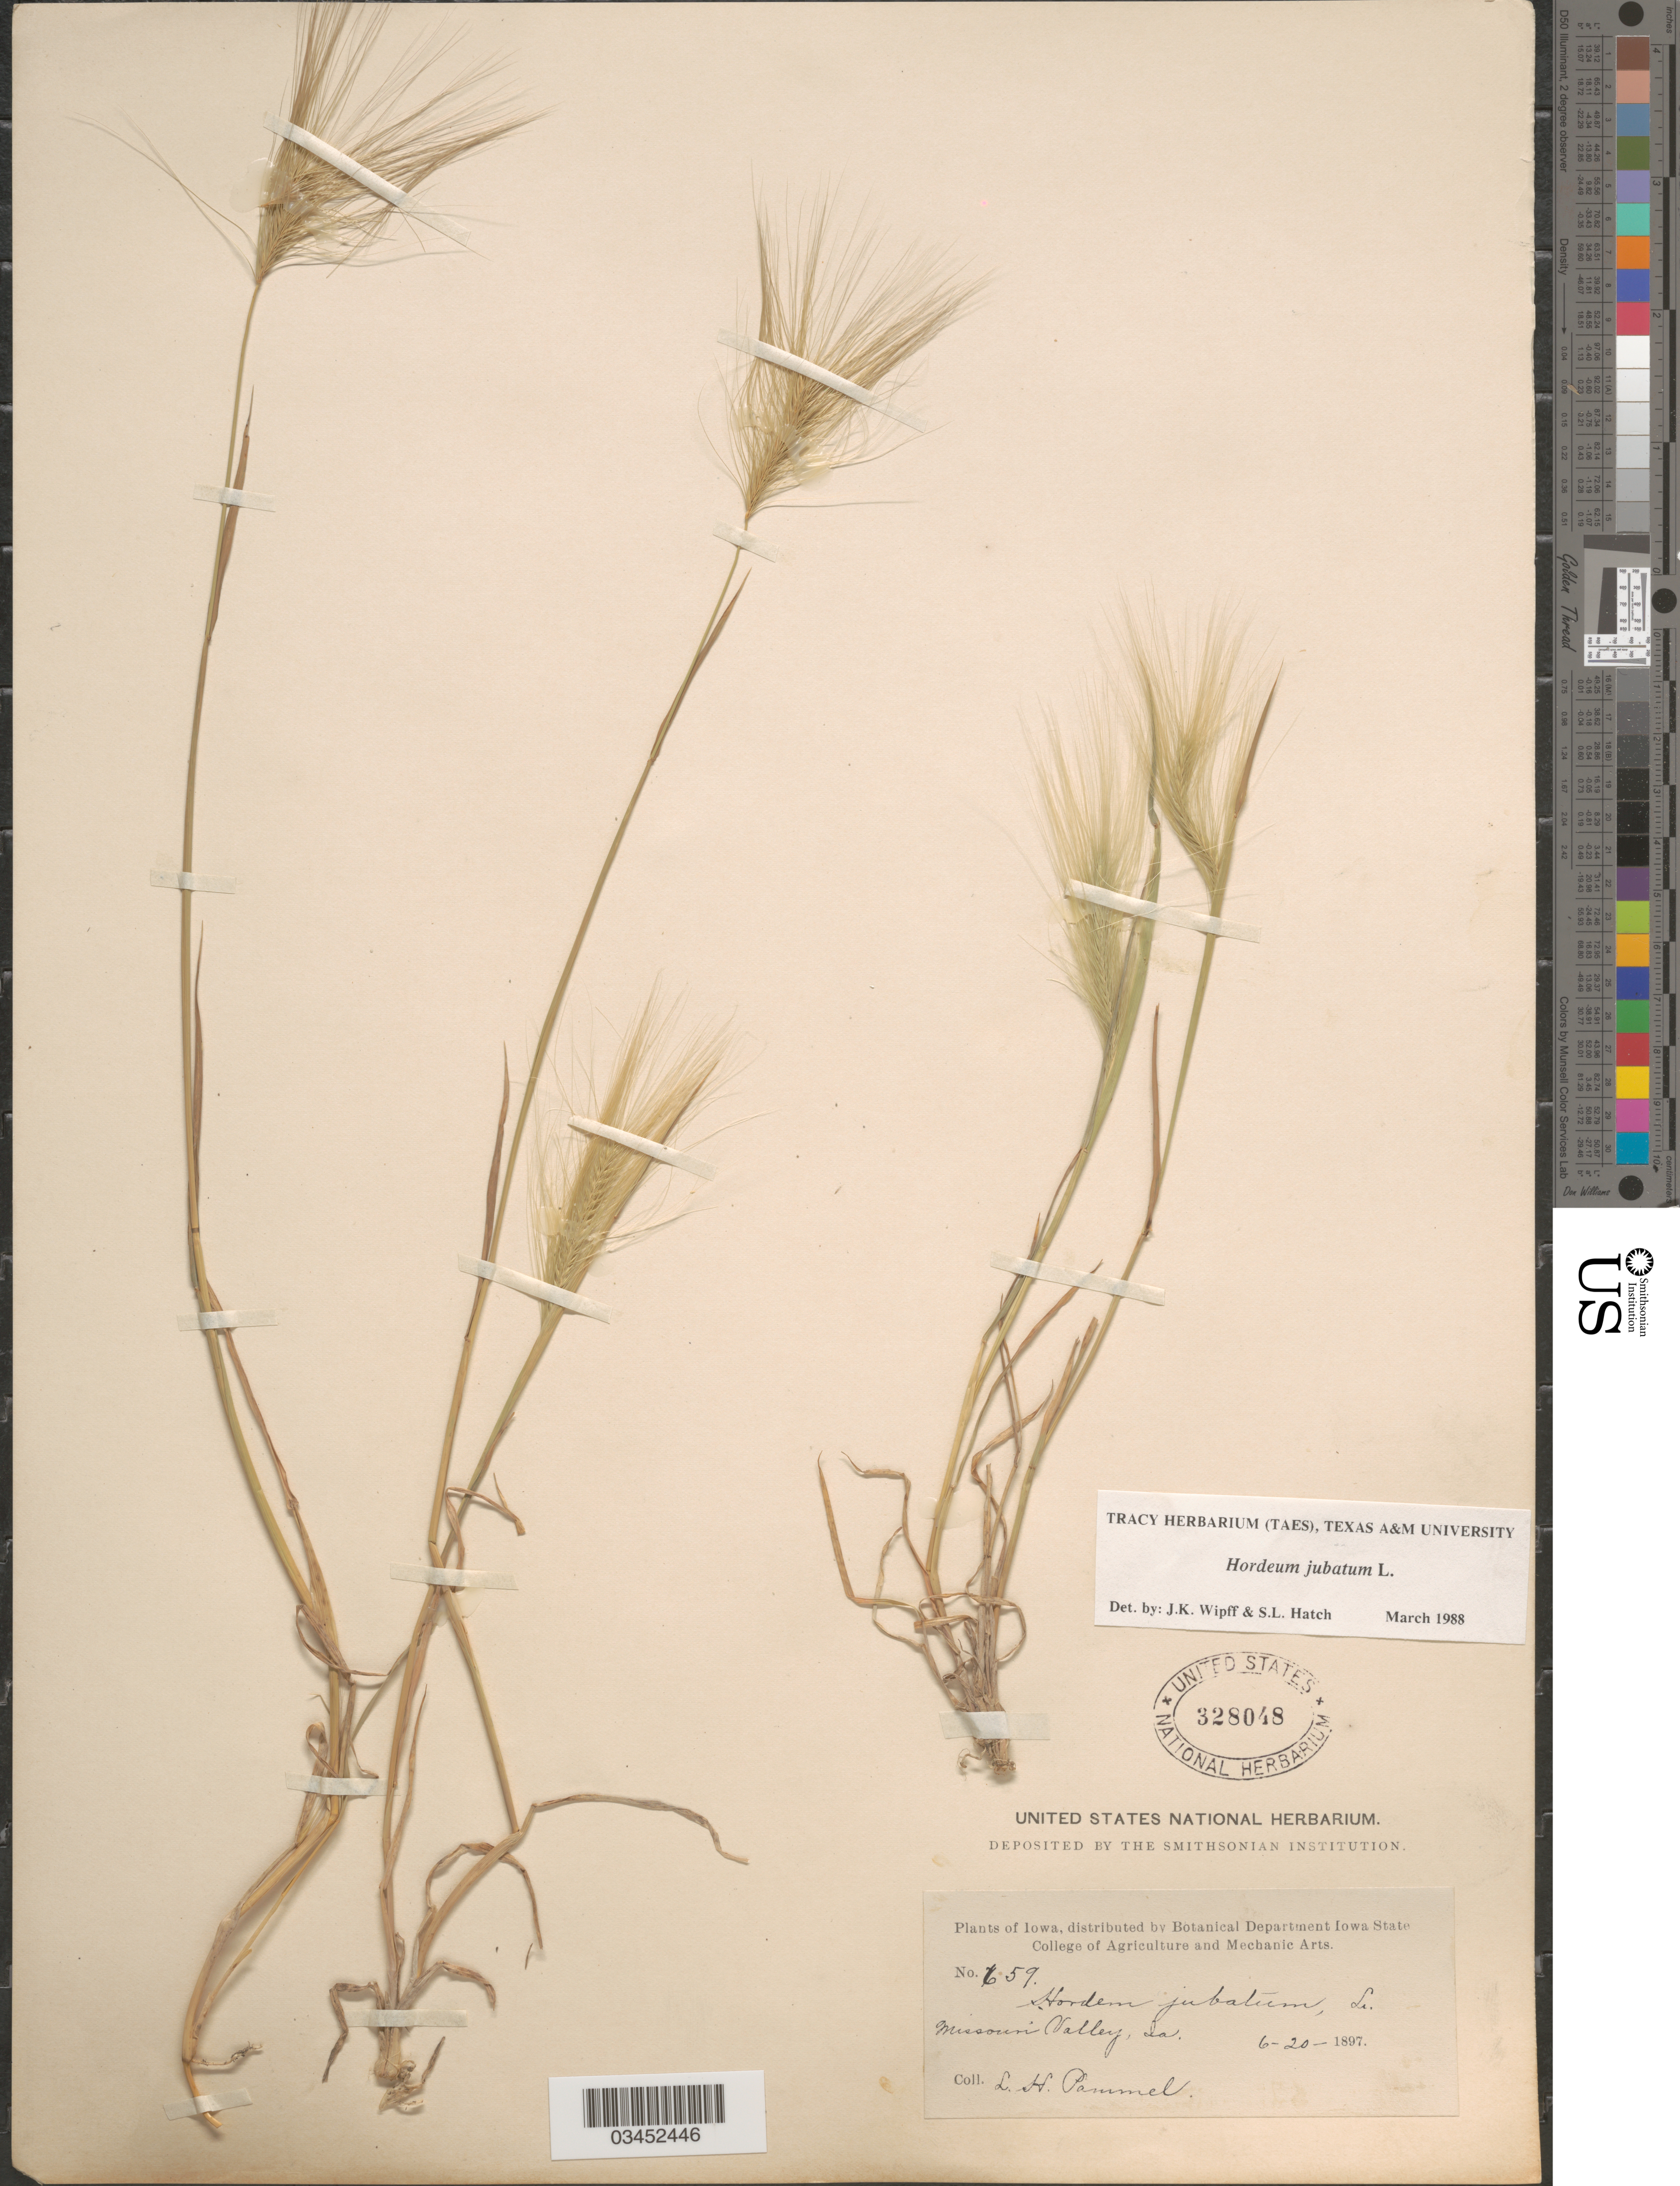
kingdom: Plantae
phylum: Tracheophyta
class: Liliopsida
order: Poales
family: Poaceae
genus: Hordeum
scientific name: Hordeum jubatum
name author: L.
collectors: L. Pammel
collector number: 659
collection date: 1897-06-20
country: United States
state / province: Iowa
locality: Missouri Valley.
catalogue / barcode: US 328048